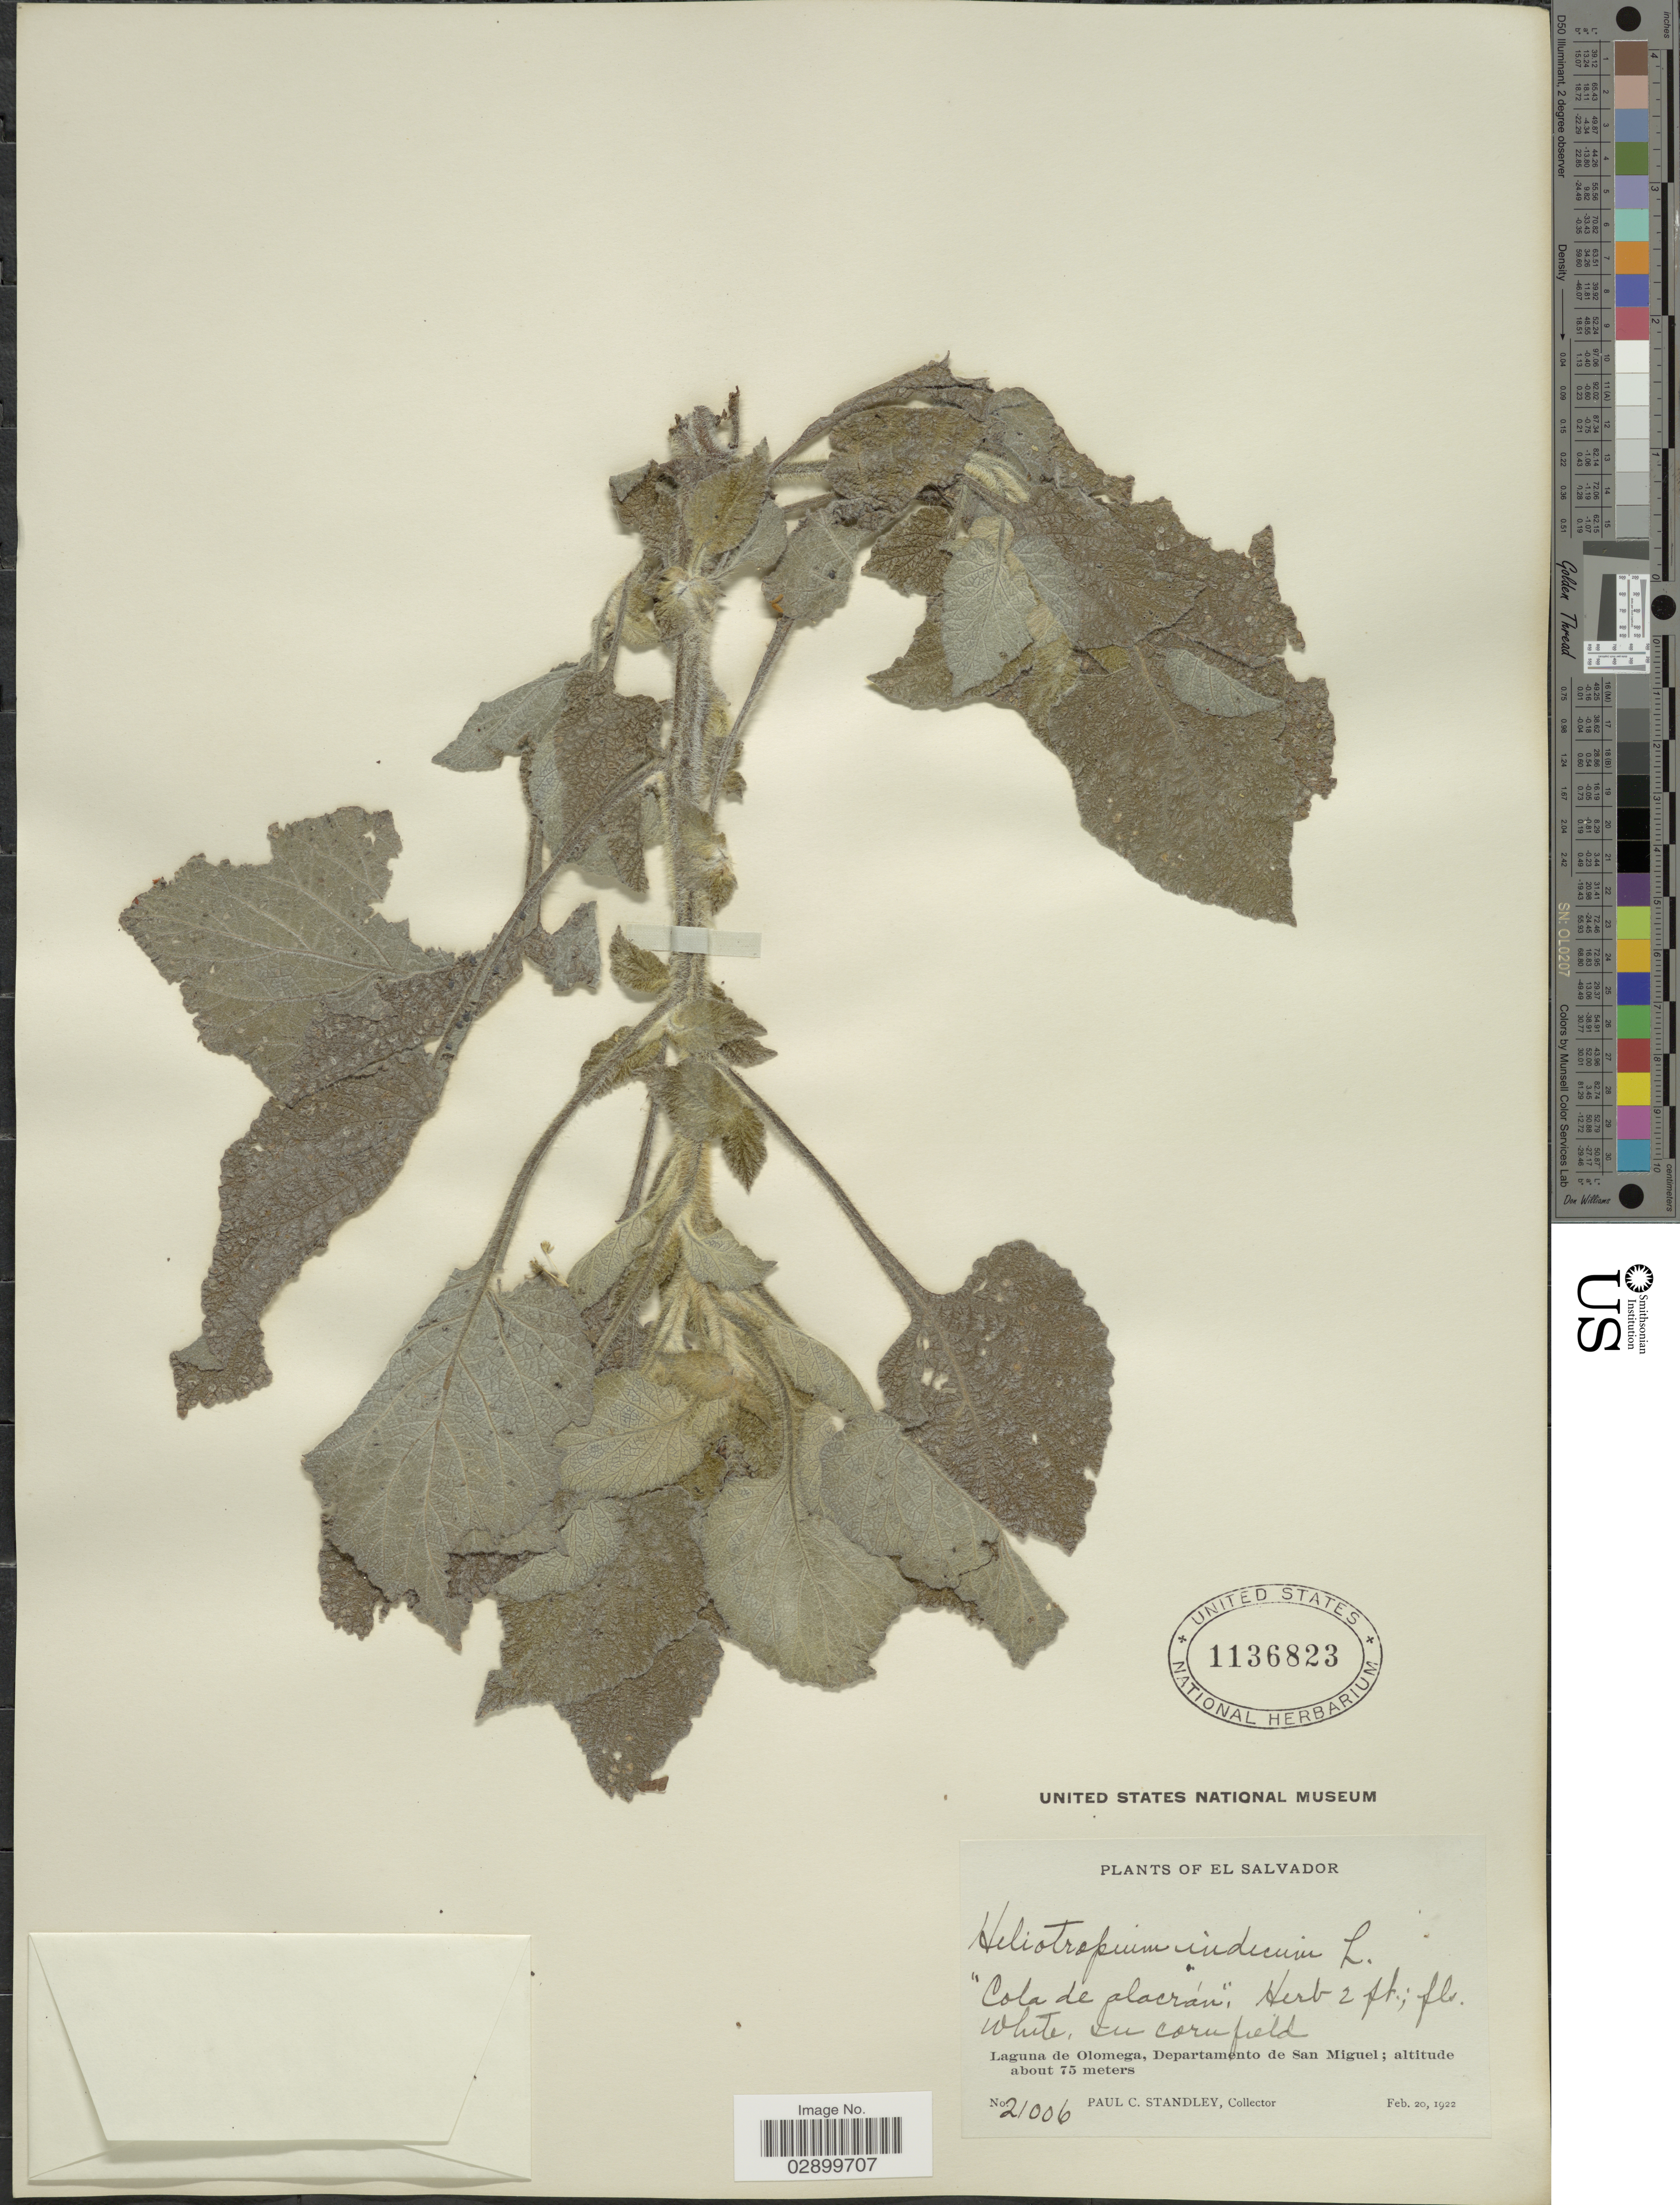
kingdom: Plantae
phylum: Tracheophyta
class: Magnoliopsida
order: Boraginales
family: Heliotropiaceae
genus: Heliotropium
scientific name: Heliotropium indicum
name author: L.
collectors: P. C. Standley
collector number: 21006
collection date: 1922-02-20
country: El Salvador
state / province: San Miguel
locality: Laguna de Olomega, Departamento de San Miguel.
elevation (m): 75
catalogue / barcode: US 1136823